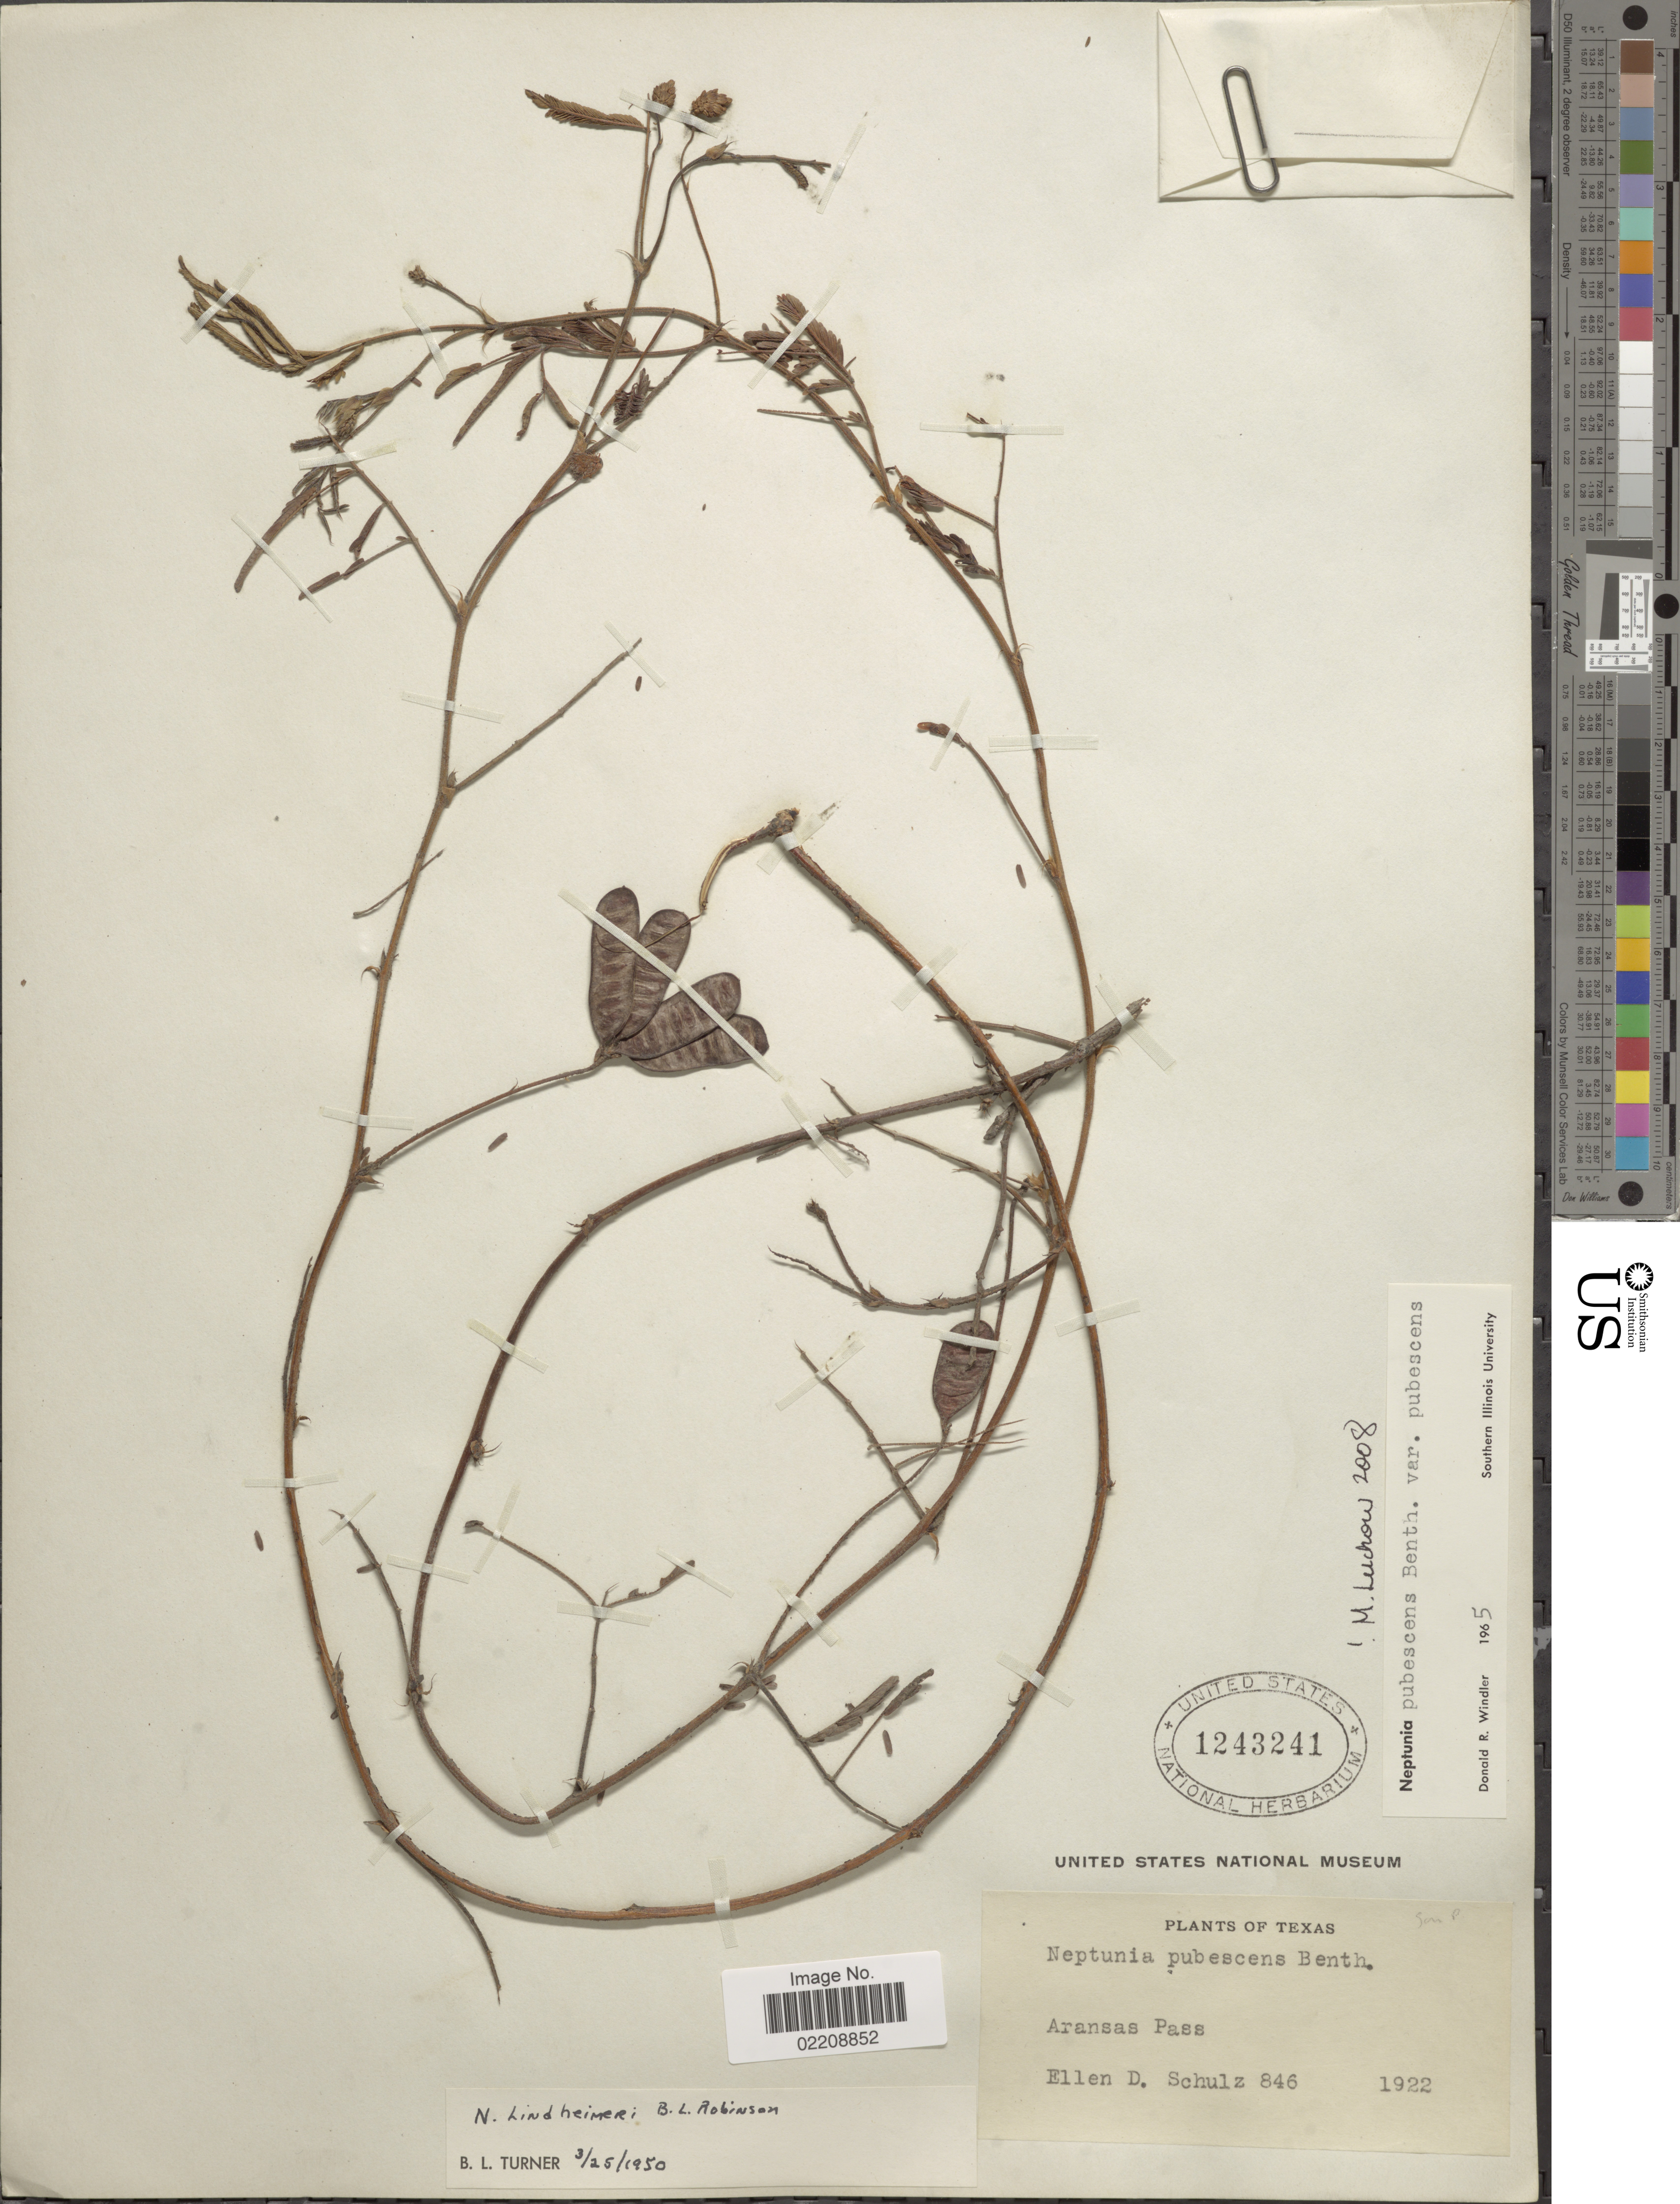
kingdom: Plantae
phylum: Tracheophyta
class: Magnoliopsida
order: Fabales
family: Fabaceae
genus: Neptunia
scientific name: Neptunia pubescens var. pubescens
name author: Benth.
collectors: E. D. Schulz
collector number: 846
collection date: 1922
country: United States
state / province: Texas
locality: Aransas Pass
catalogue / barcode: US 1243241